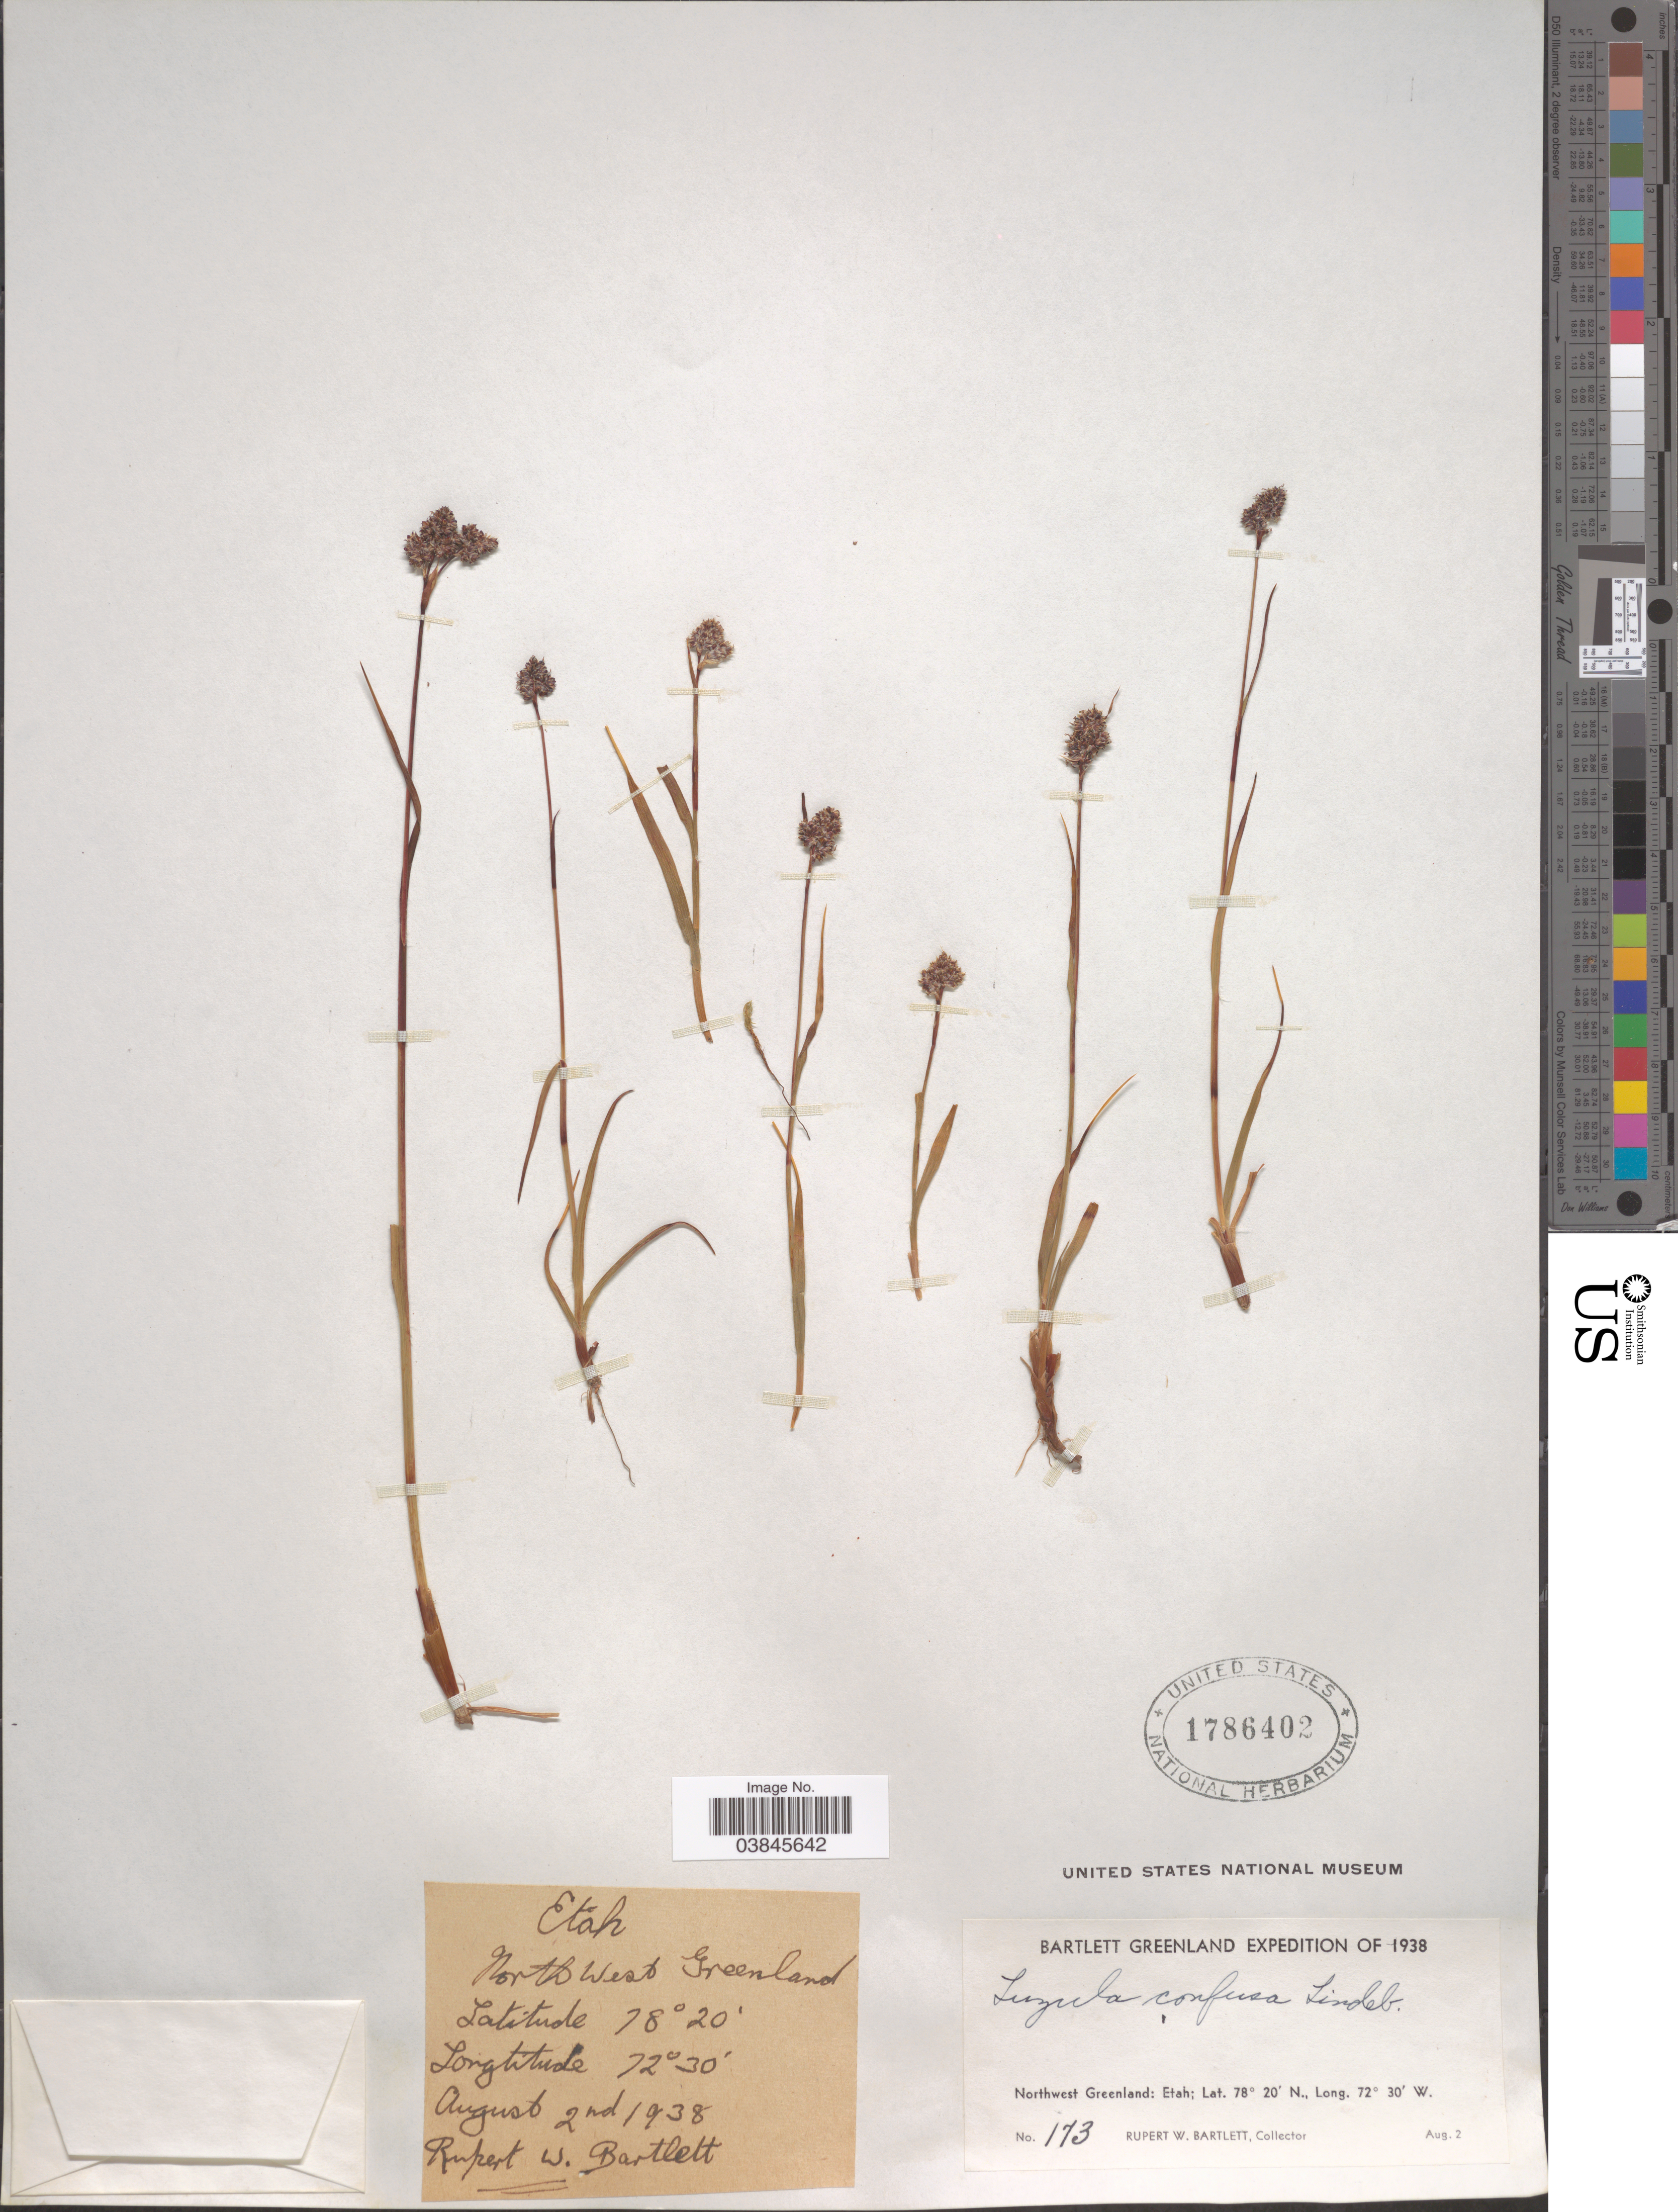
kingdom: Plantae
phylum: Tracheophyta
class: Liliopsida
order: Poales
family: Juncaceae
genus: Luzula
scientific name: Luzula confusa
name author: Lindeb.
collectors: R. W. Bartlett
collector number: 173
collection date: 1938-08-02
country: Greenland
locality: Northwest Greenland: Etah.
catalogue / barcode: US 1786402